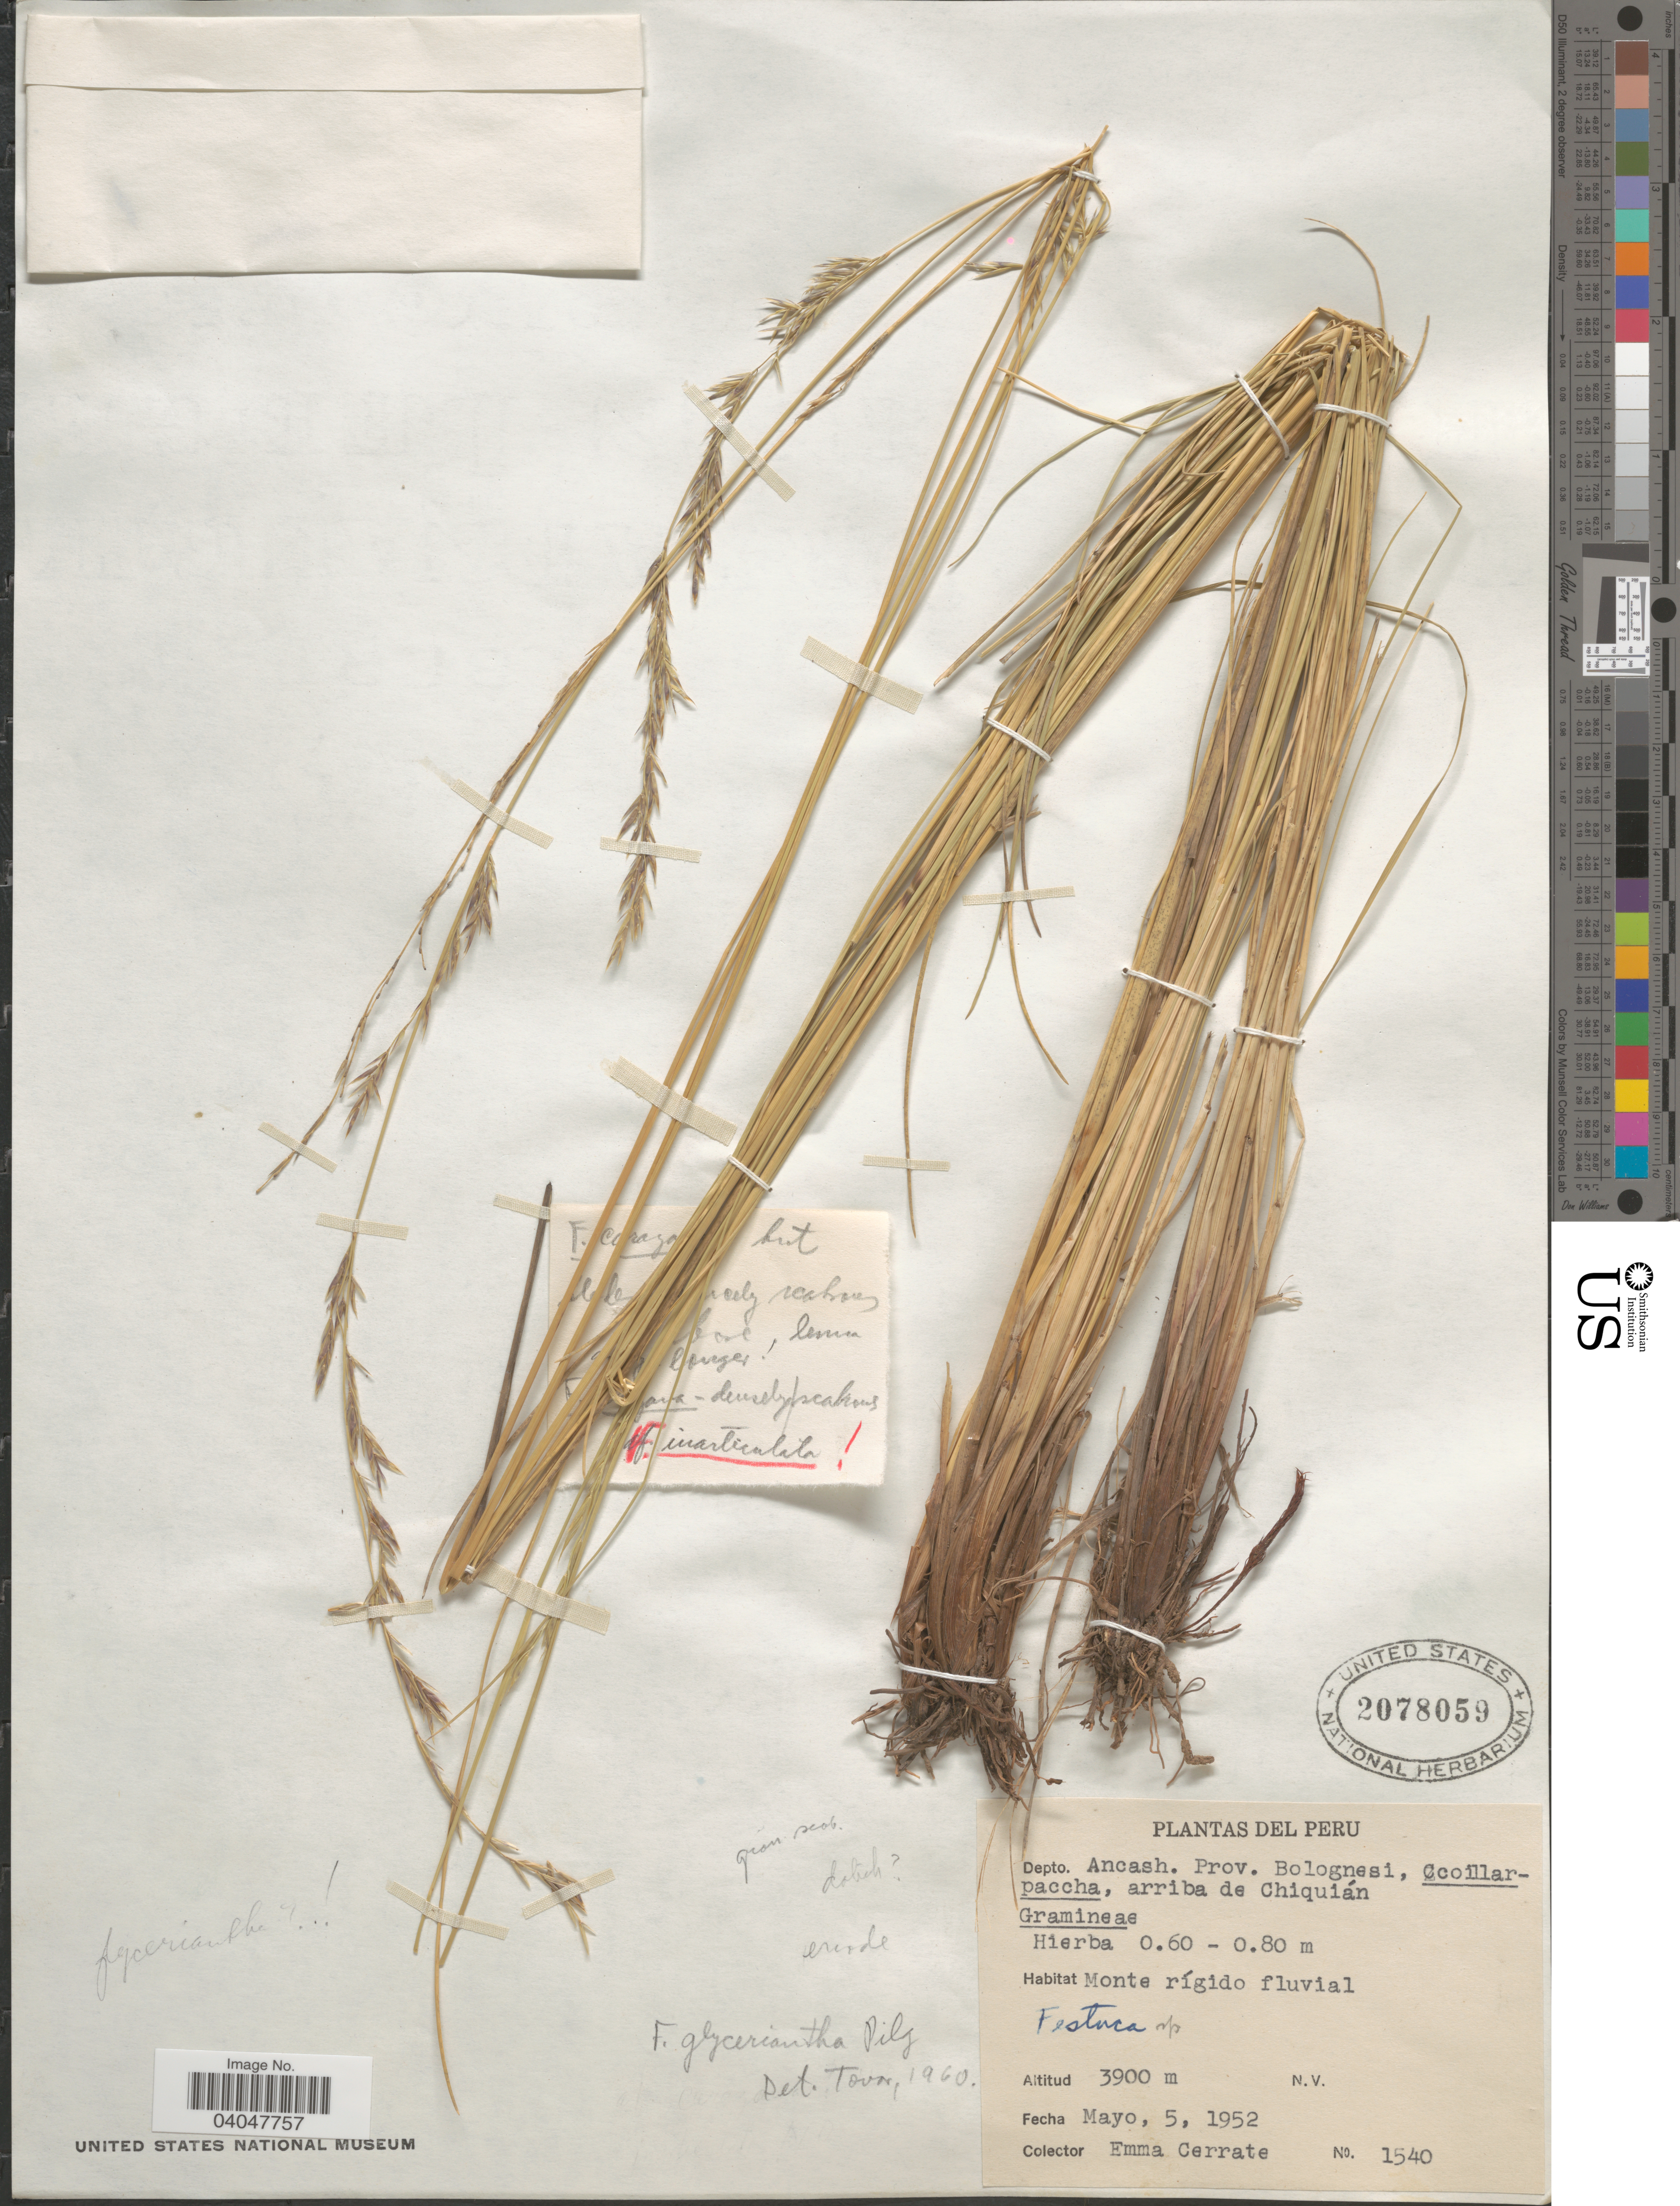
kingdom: Plantae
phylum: Tracheophyta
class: Liliopsida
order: Poales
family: Poaceae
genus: Festuca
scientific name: Festuca glyceriantha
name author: Pilg.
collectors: E. Cerrate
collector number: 1540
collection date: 1952-05-05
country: Peru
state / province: Ancash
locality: Depto. Ancash. Prov. Bolognesi, Ccoillarpaccha, arriba de Chiquián.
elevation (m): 3900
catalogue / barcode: US 2078059